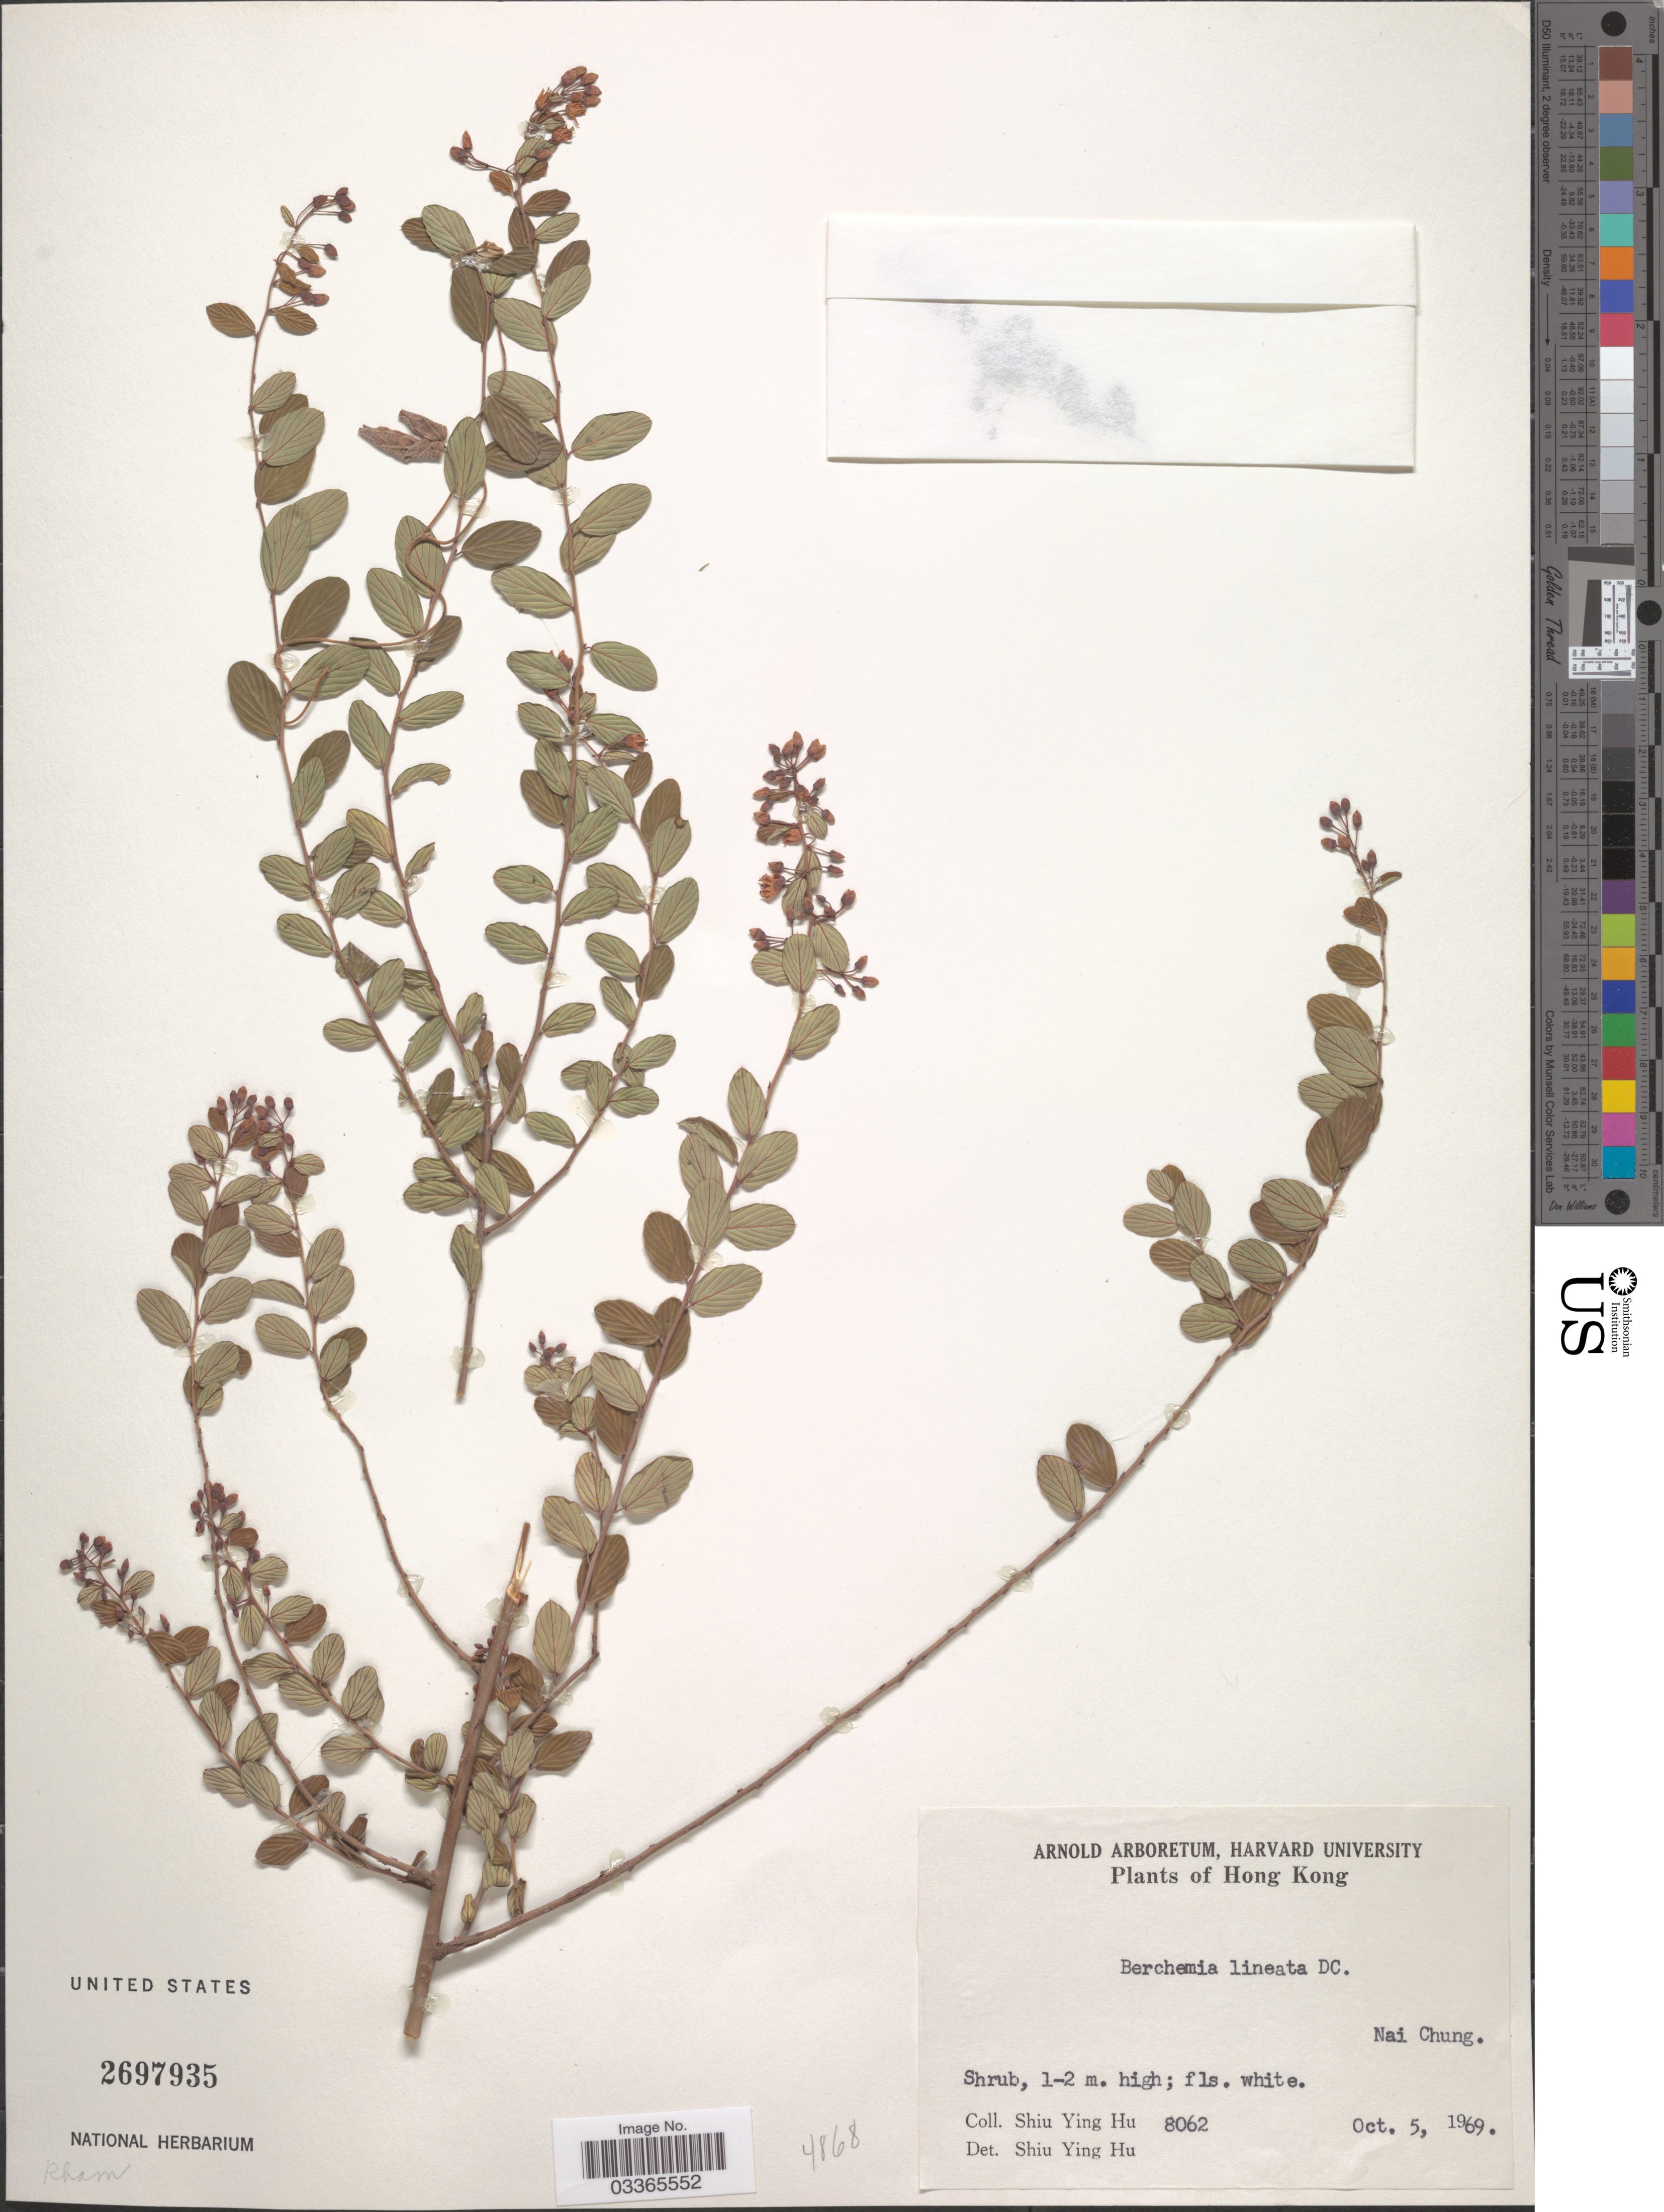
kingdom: Plantae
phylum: Tracheophyta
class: Magnoliopsida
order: Rosales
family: Rhamnaceae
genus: Berchemia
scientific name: Berchemia lineata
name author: (L.) DC.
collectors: S. Y. Hu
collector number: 8062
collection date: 1969-10-05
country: China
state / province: Hong Kong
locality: Nai Chung.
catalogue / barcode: US 2697935